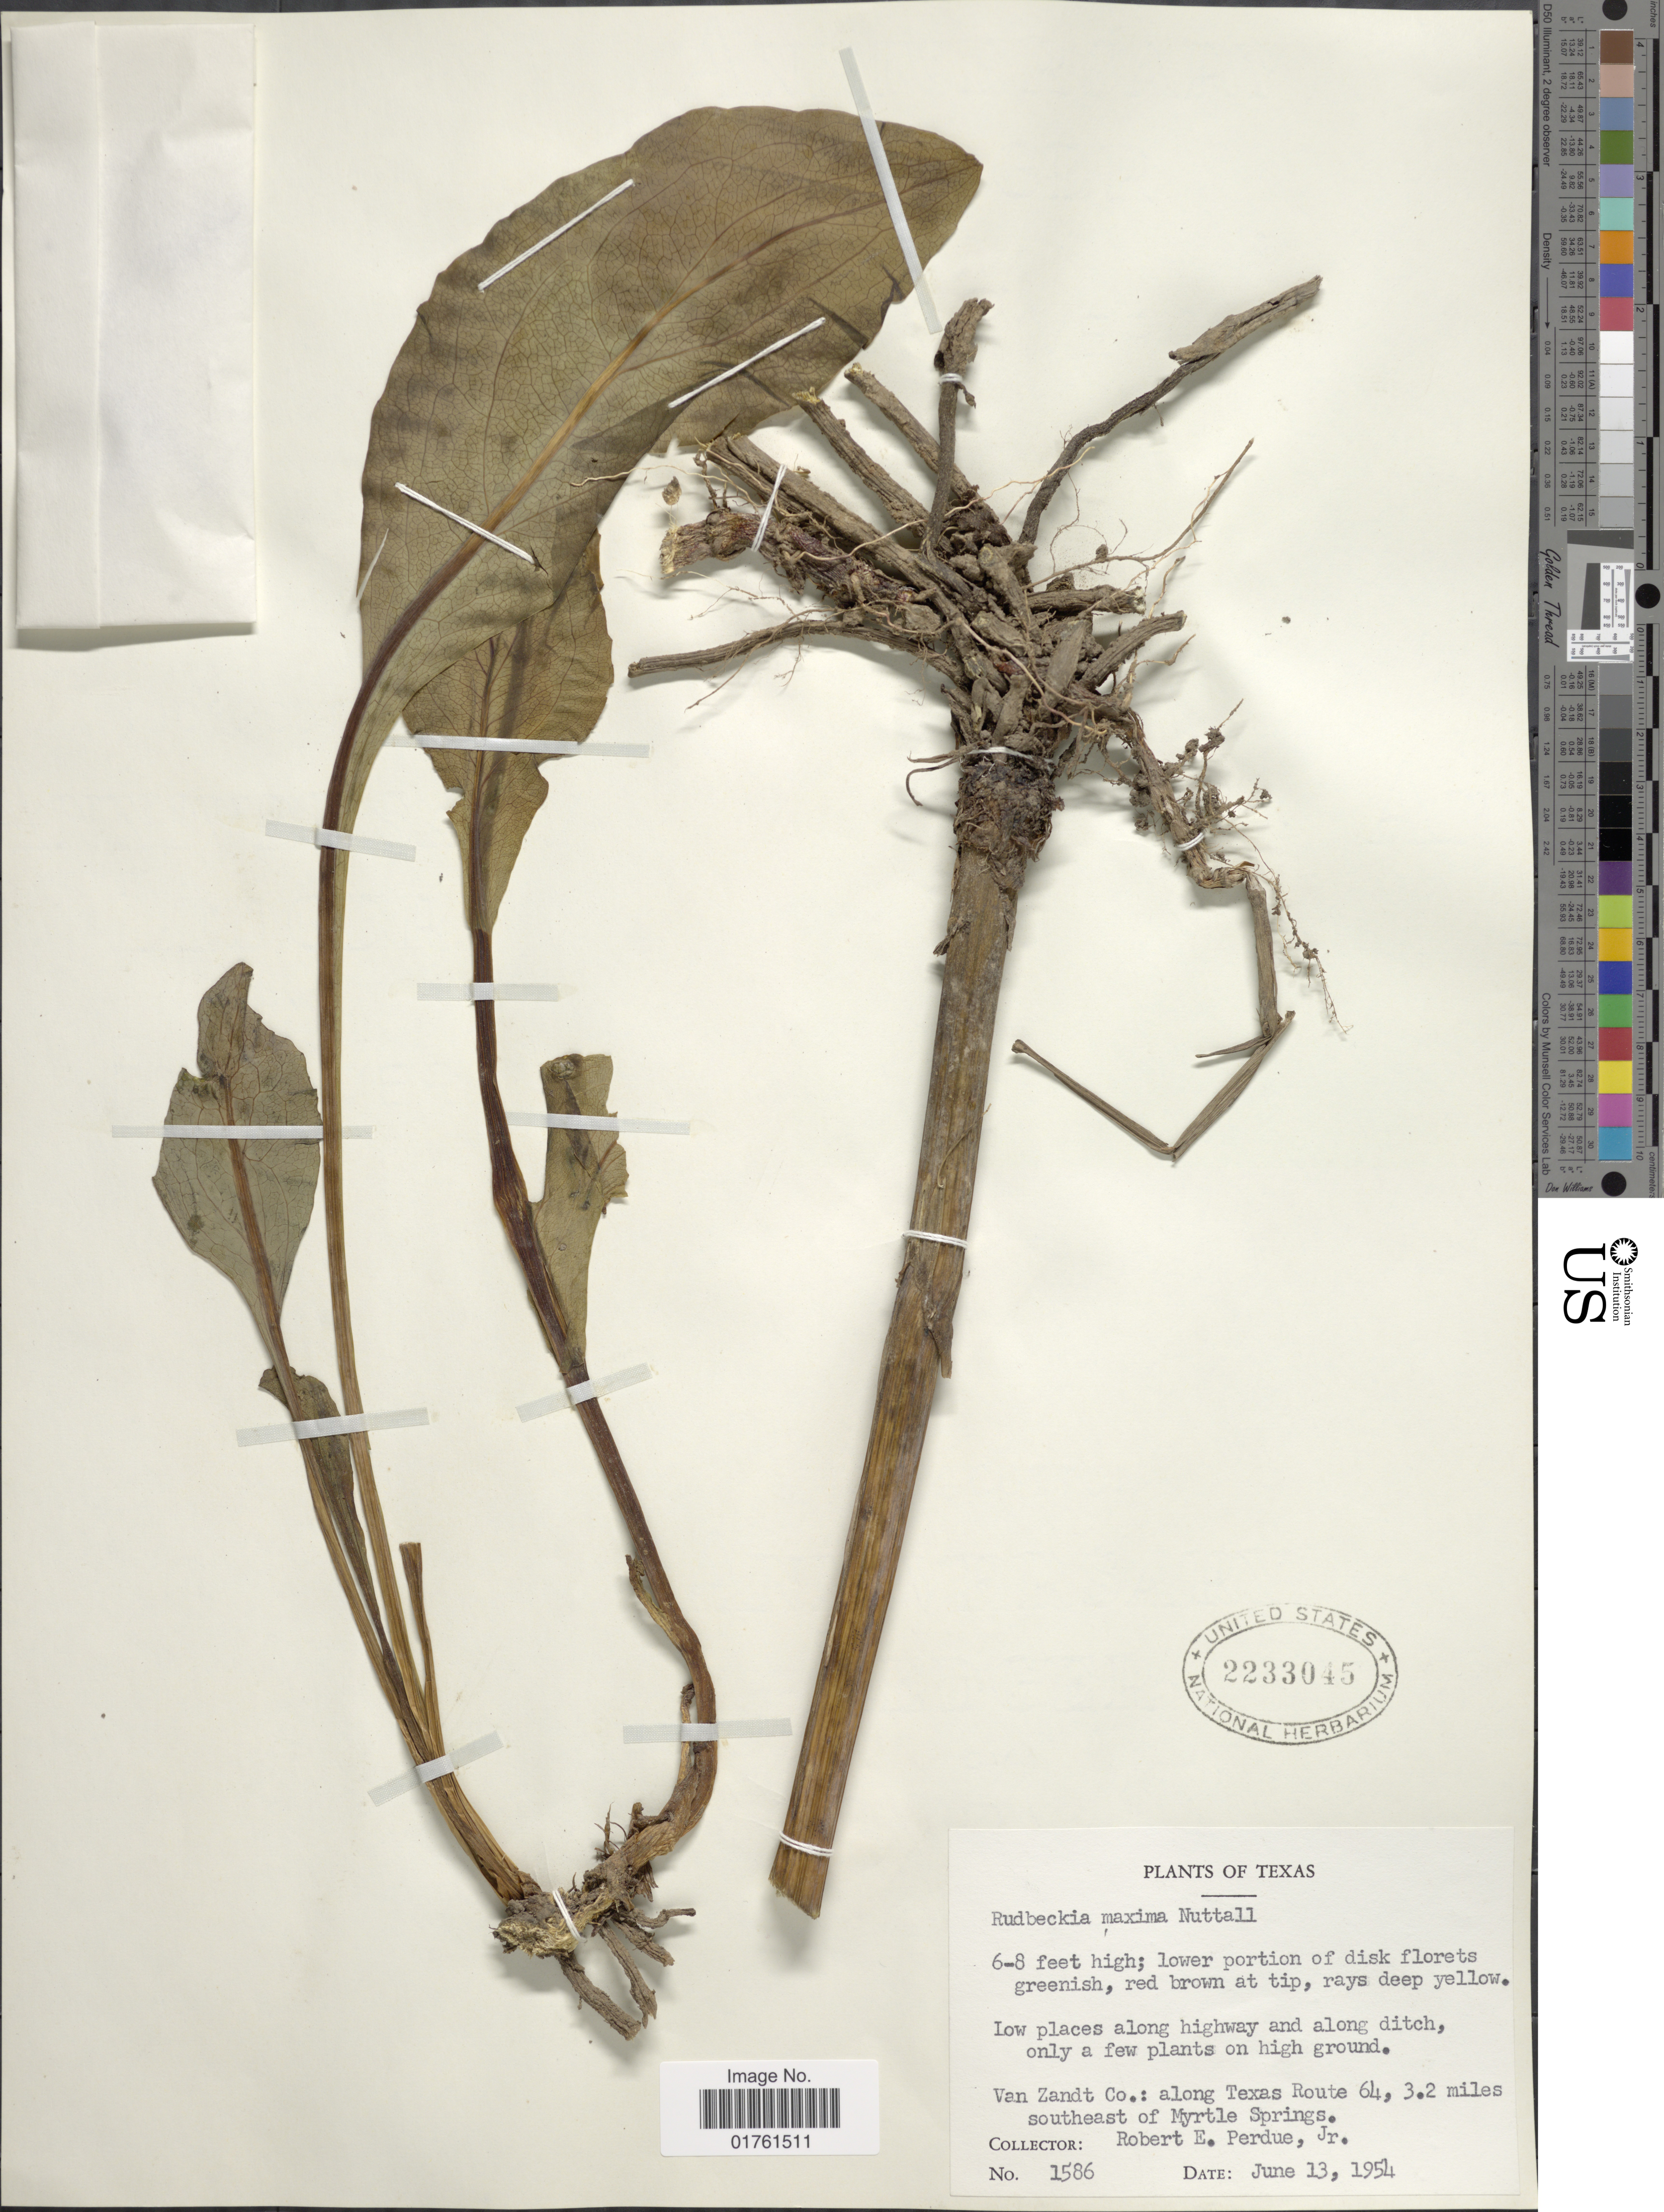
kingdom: Plantae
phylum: Tracheophyta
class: Magnoliopsida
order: Asterales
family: Asteraceae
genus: Rudbeckia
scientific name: Rudbeckia maxima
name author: Nutt.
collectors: R. E. Perdue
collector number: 1586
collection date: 1954-06-13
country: United States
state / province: Texas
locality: Van Zandt Co: along Texas Route 64, 3.2 miles southeast of Myrtle Springs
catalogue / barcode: US 2233045